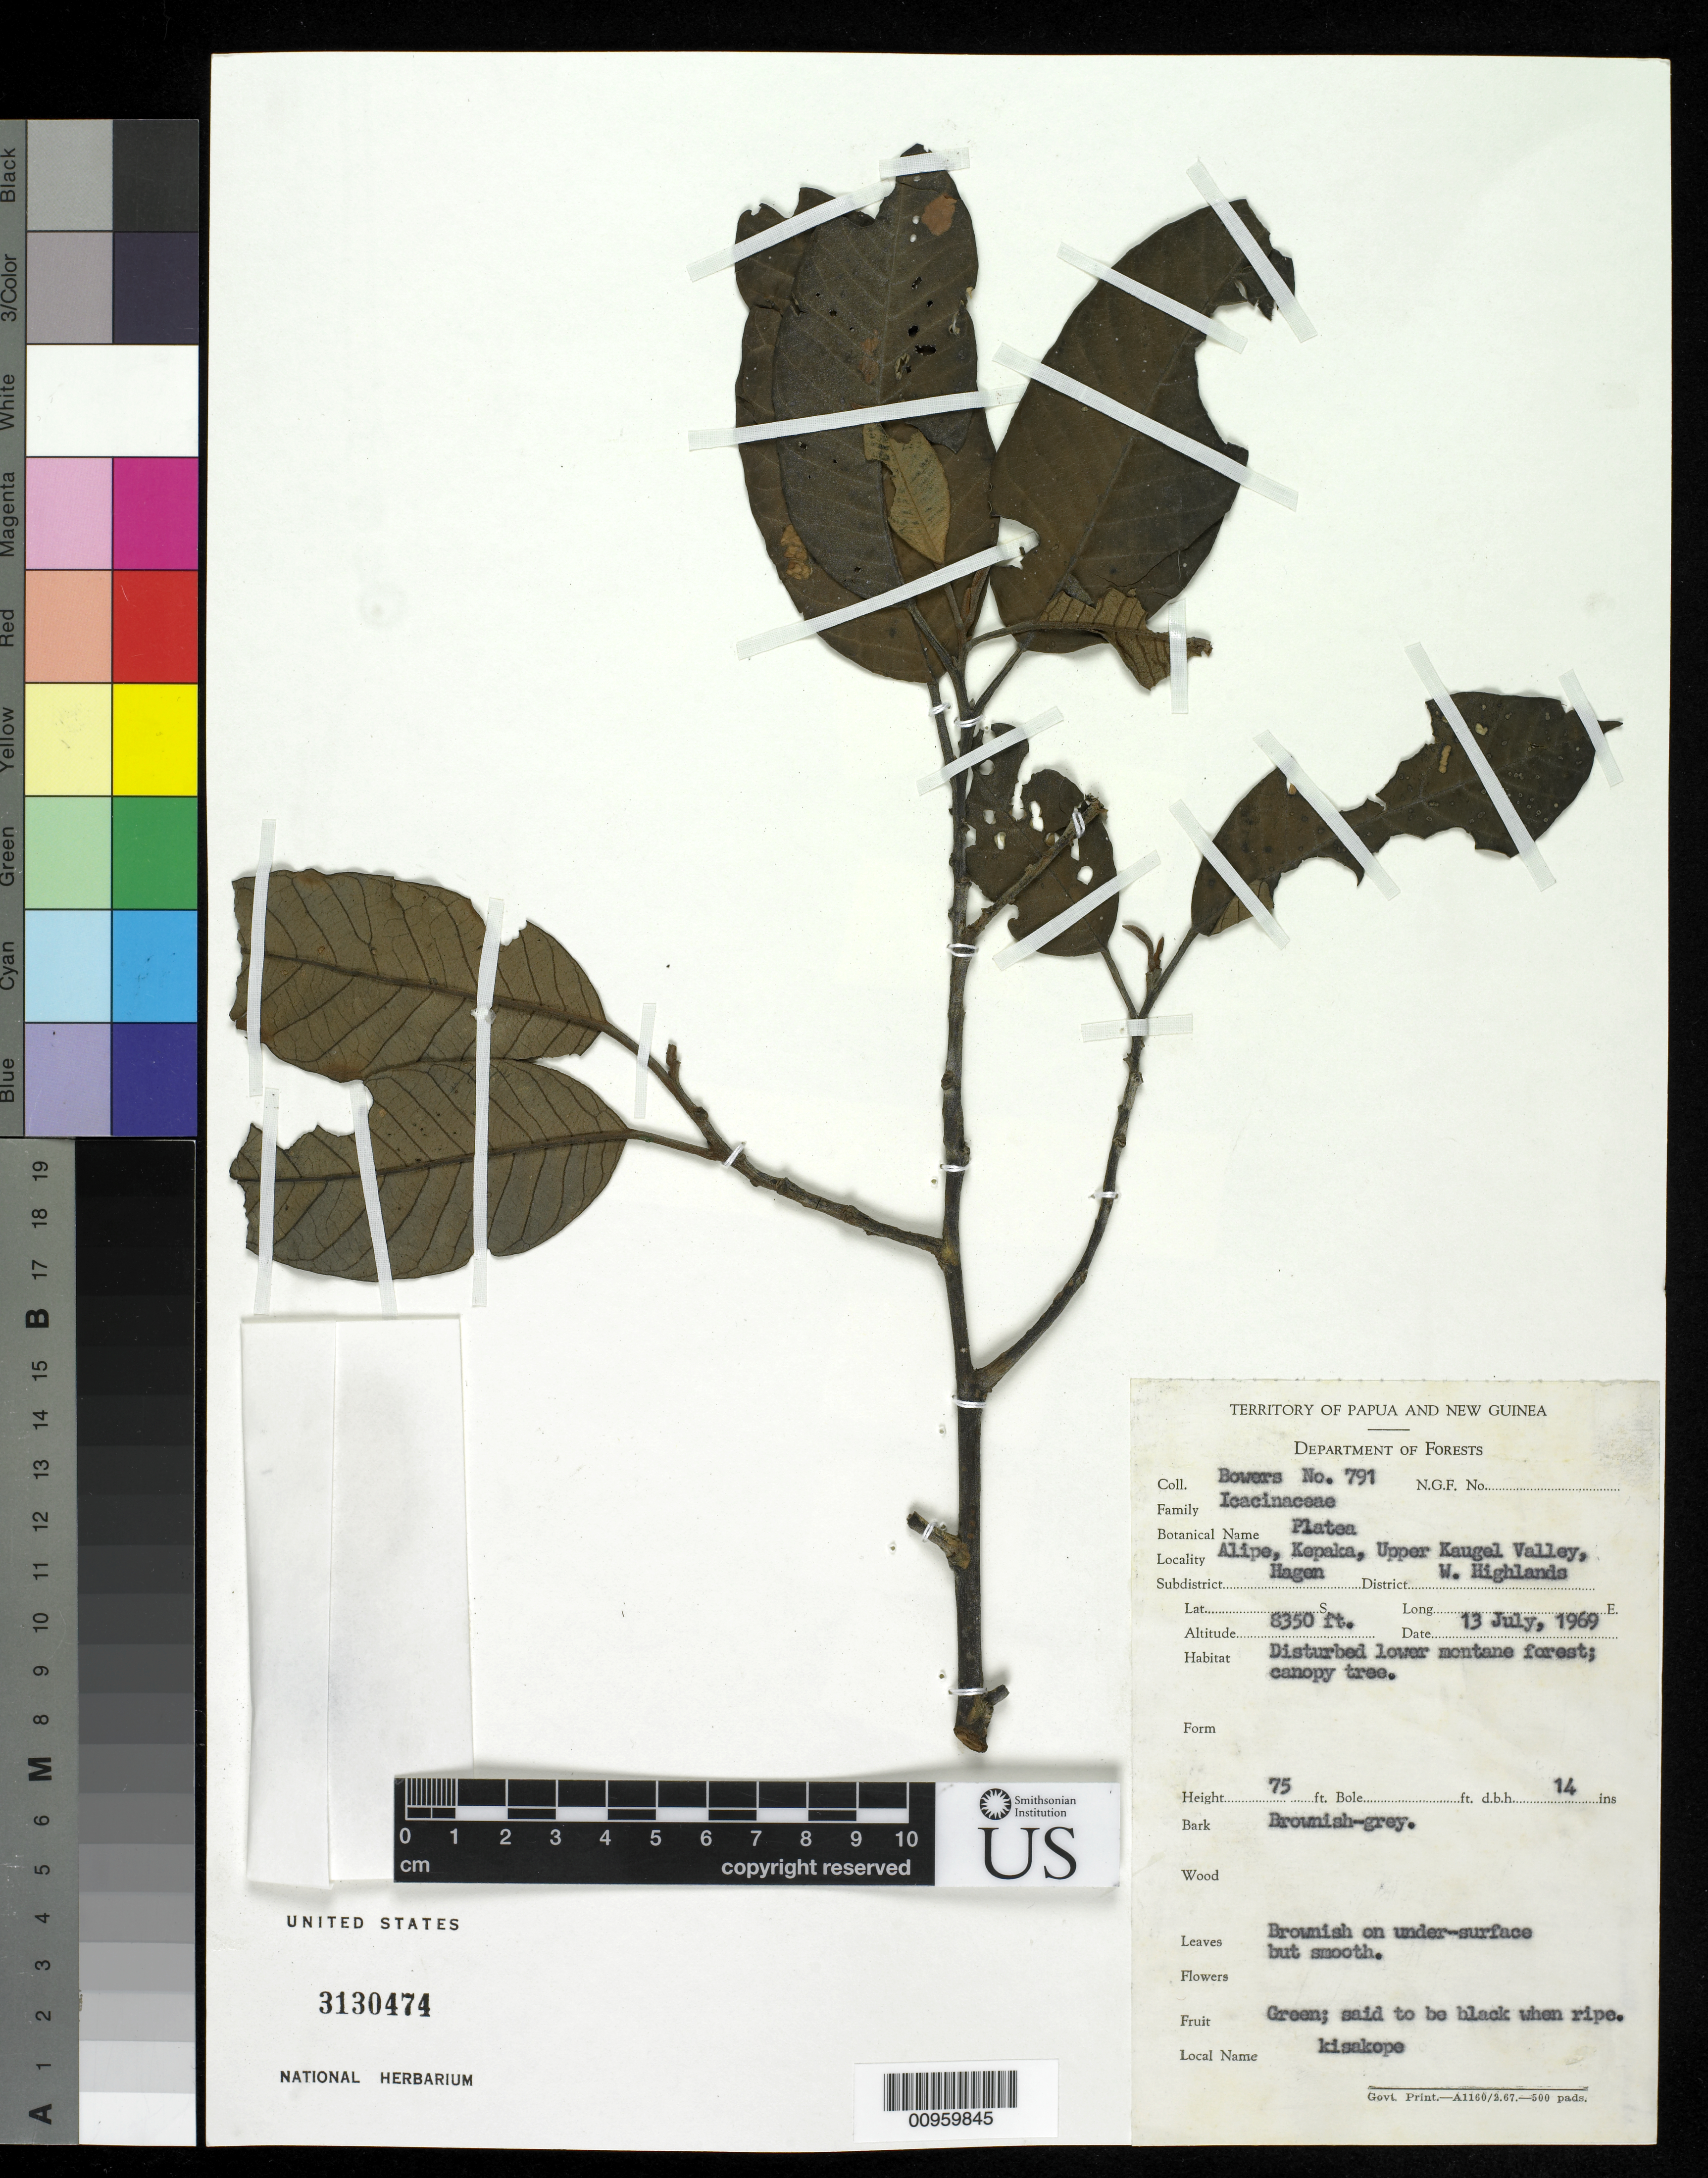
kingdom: Plantae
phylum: Tracheophyta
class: Magnoliopsida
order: Metteniusales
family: Metteniusaceae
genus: Platea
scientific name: Platea sp.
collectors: N. Bowers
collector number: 791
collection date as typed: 13 Jul 1969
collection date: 1969-07-13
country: Papua New Guinea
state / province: Western Highlands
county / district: Mount Hagen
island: New Guinea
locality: Alipe, Kepaka, Upper Kaugal Valley. Disturbed lower montane forest.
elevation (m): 2545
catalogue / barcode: US 3130474